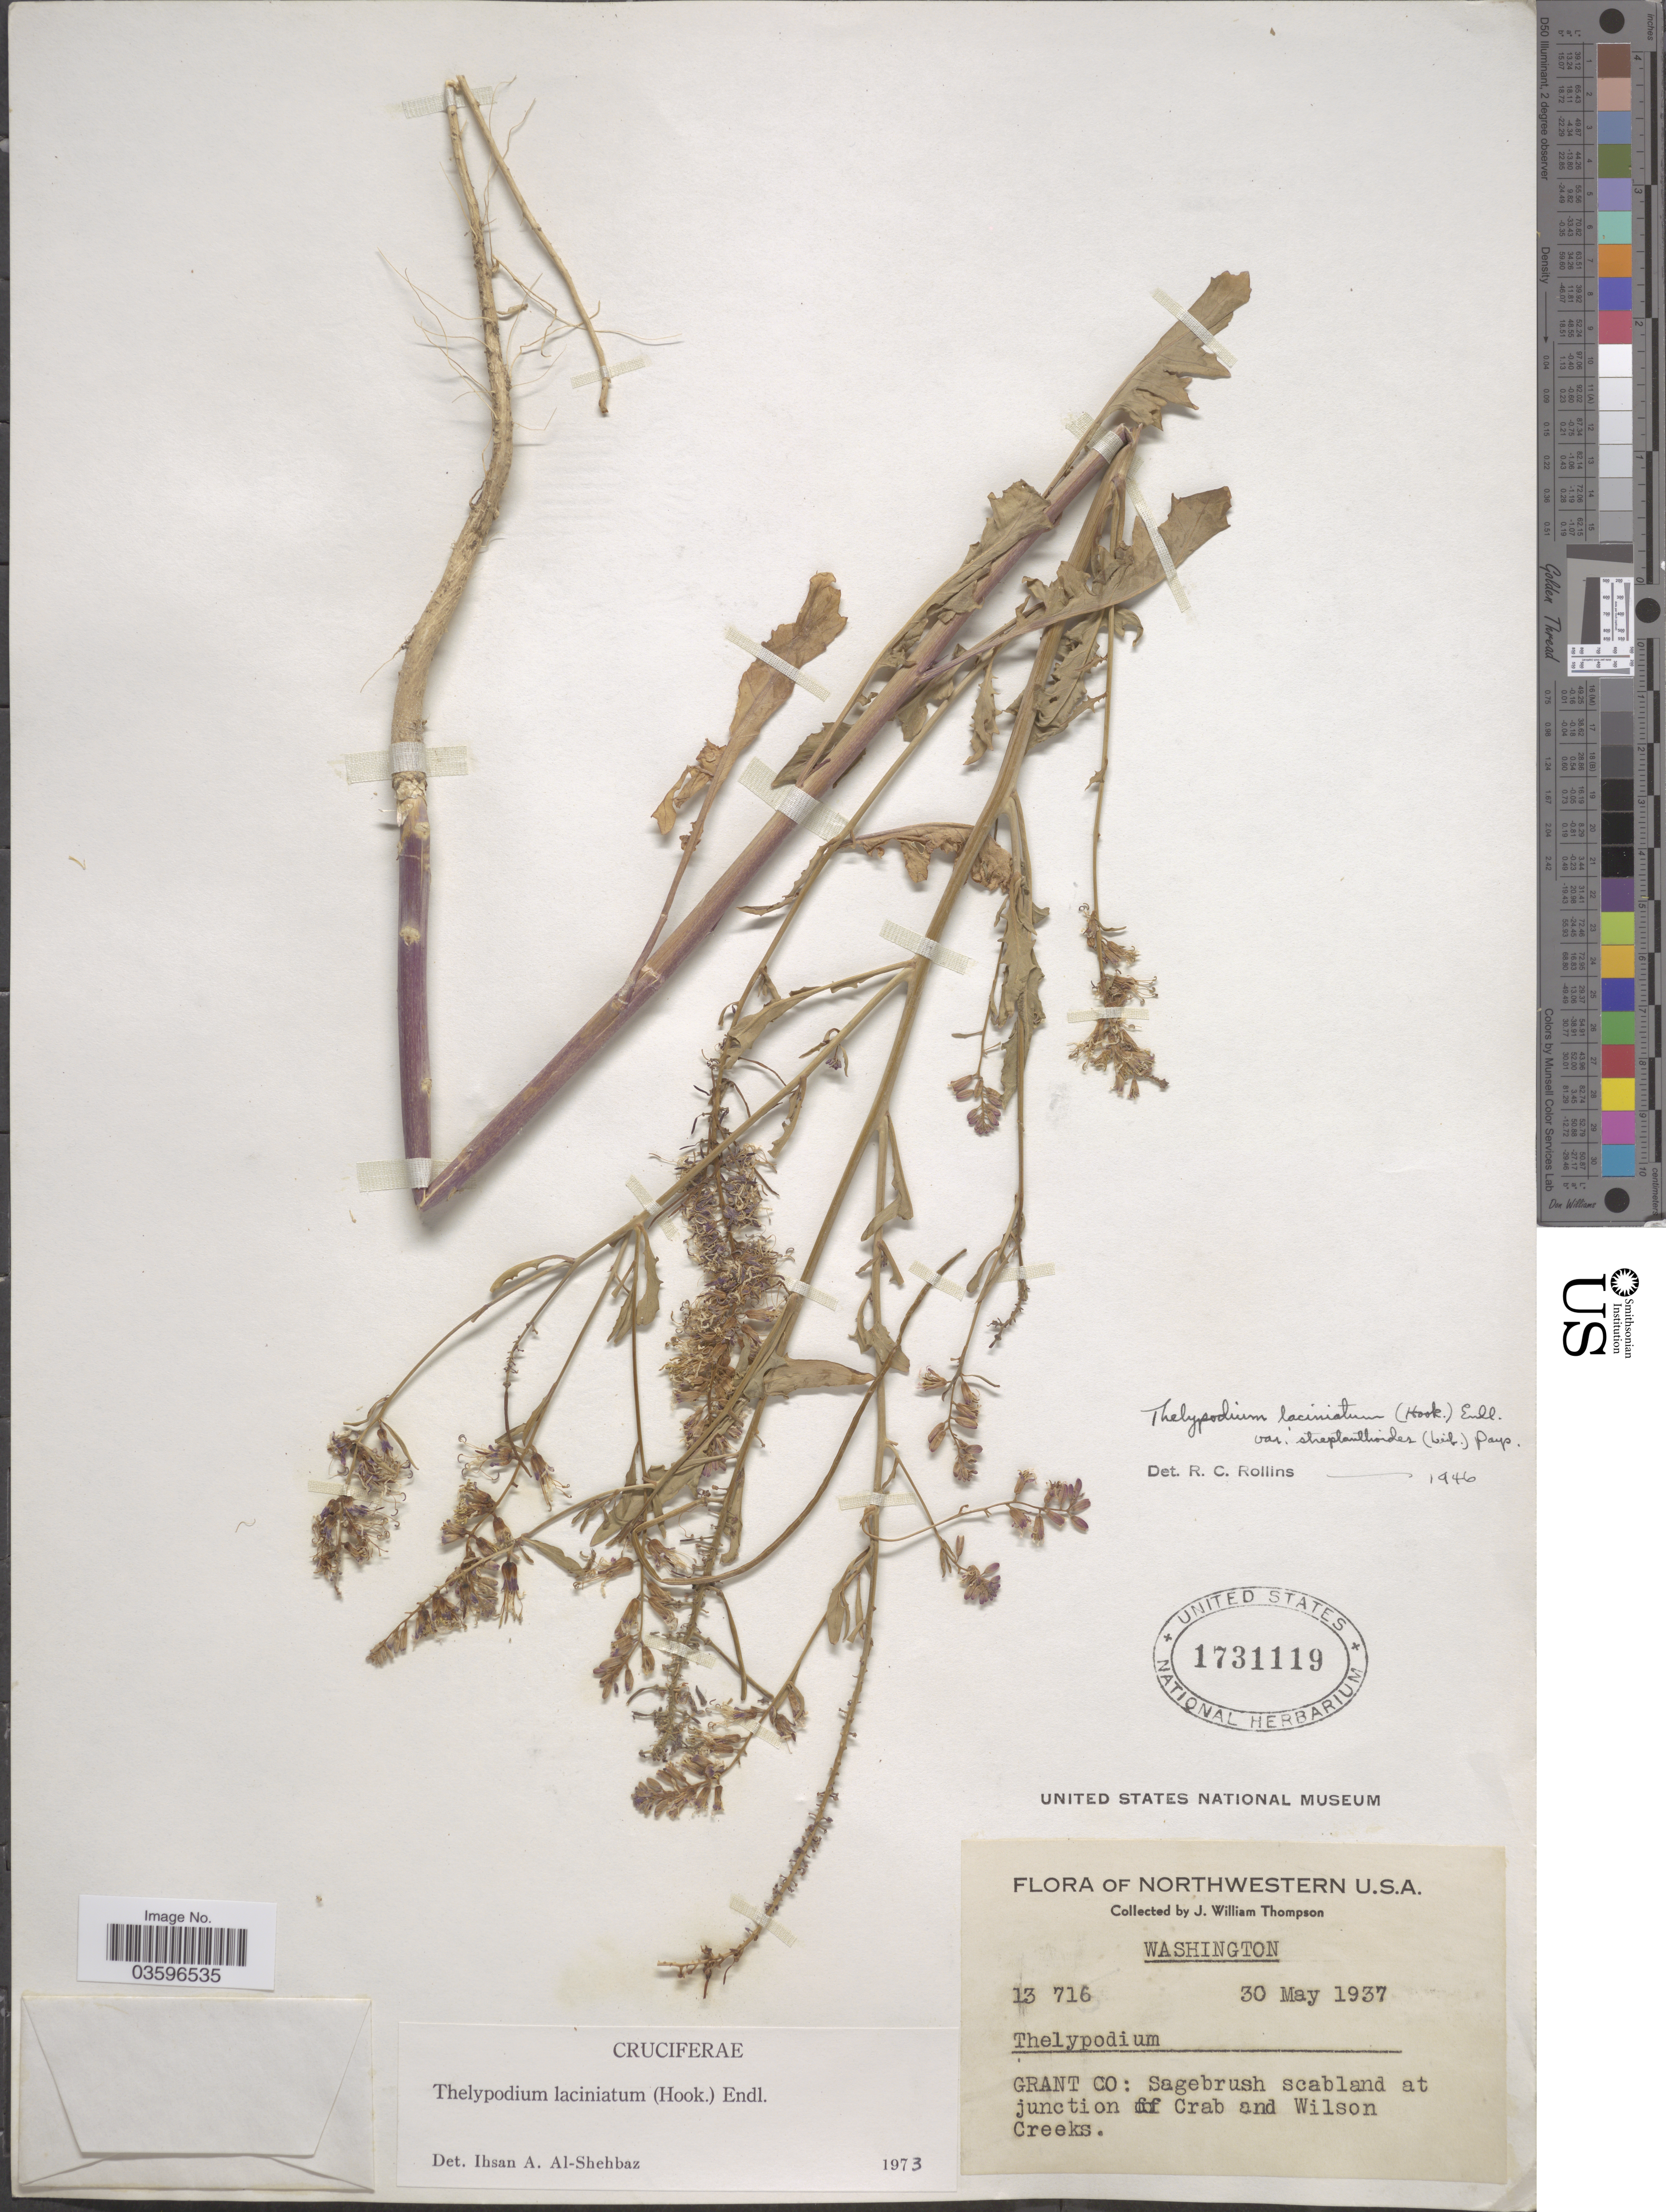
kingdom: Plantae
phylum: Tracheophyta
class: Magnoliopsida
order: Brassicales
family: Brassicaceae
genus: Thelypodium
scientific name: Thelypodium laciniatum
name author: (Hook.) Endl.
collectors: J. W. Thompson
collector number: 13716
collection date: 1937-05-30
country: United States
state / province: Washington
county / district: Grant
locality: Northwestern U.S.A. Grant Co: Sagebrush scabland at junction of Crab and Wilson Creeks.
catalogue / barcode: US 1731119